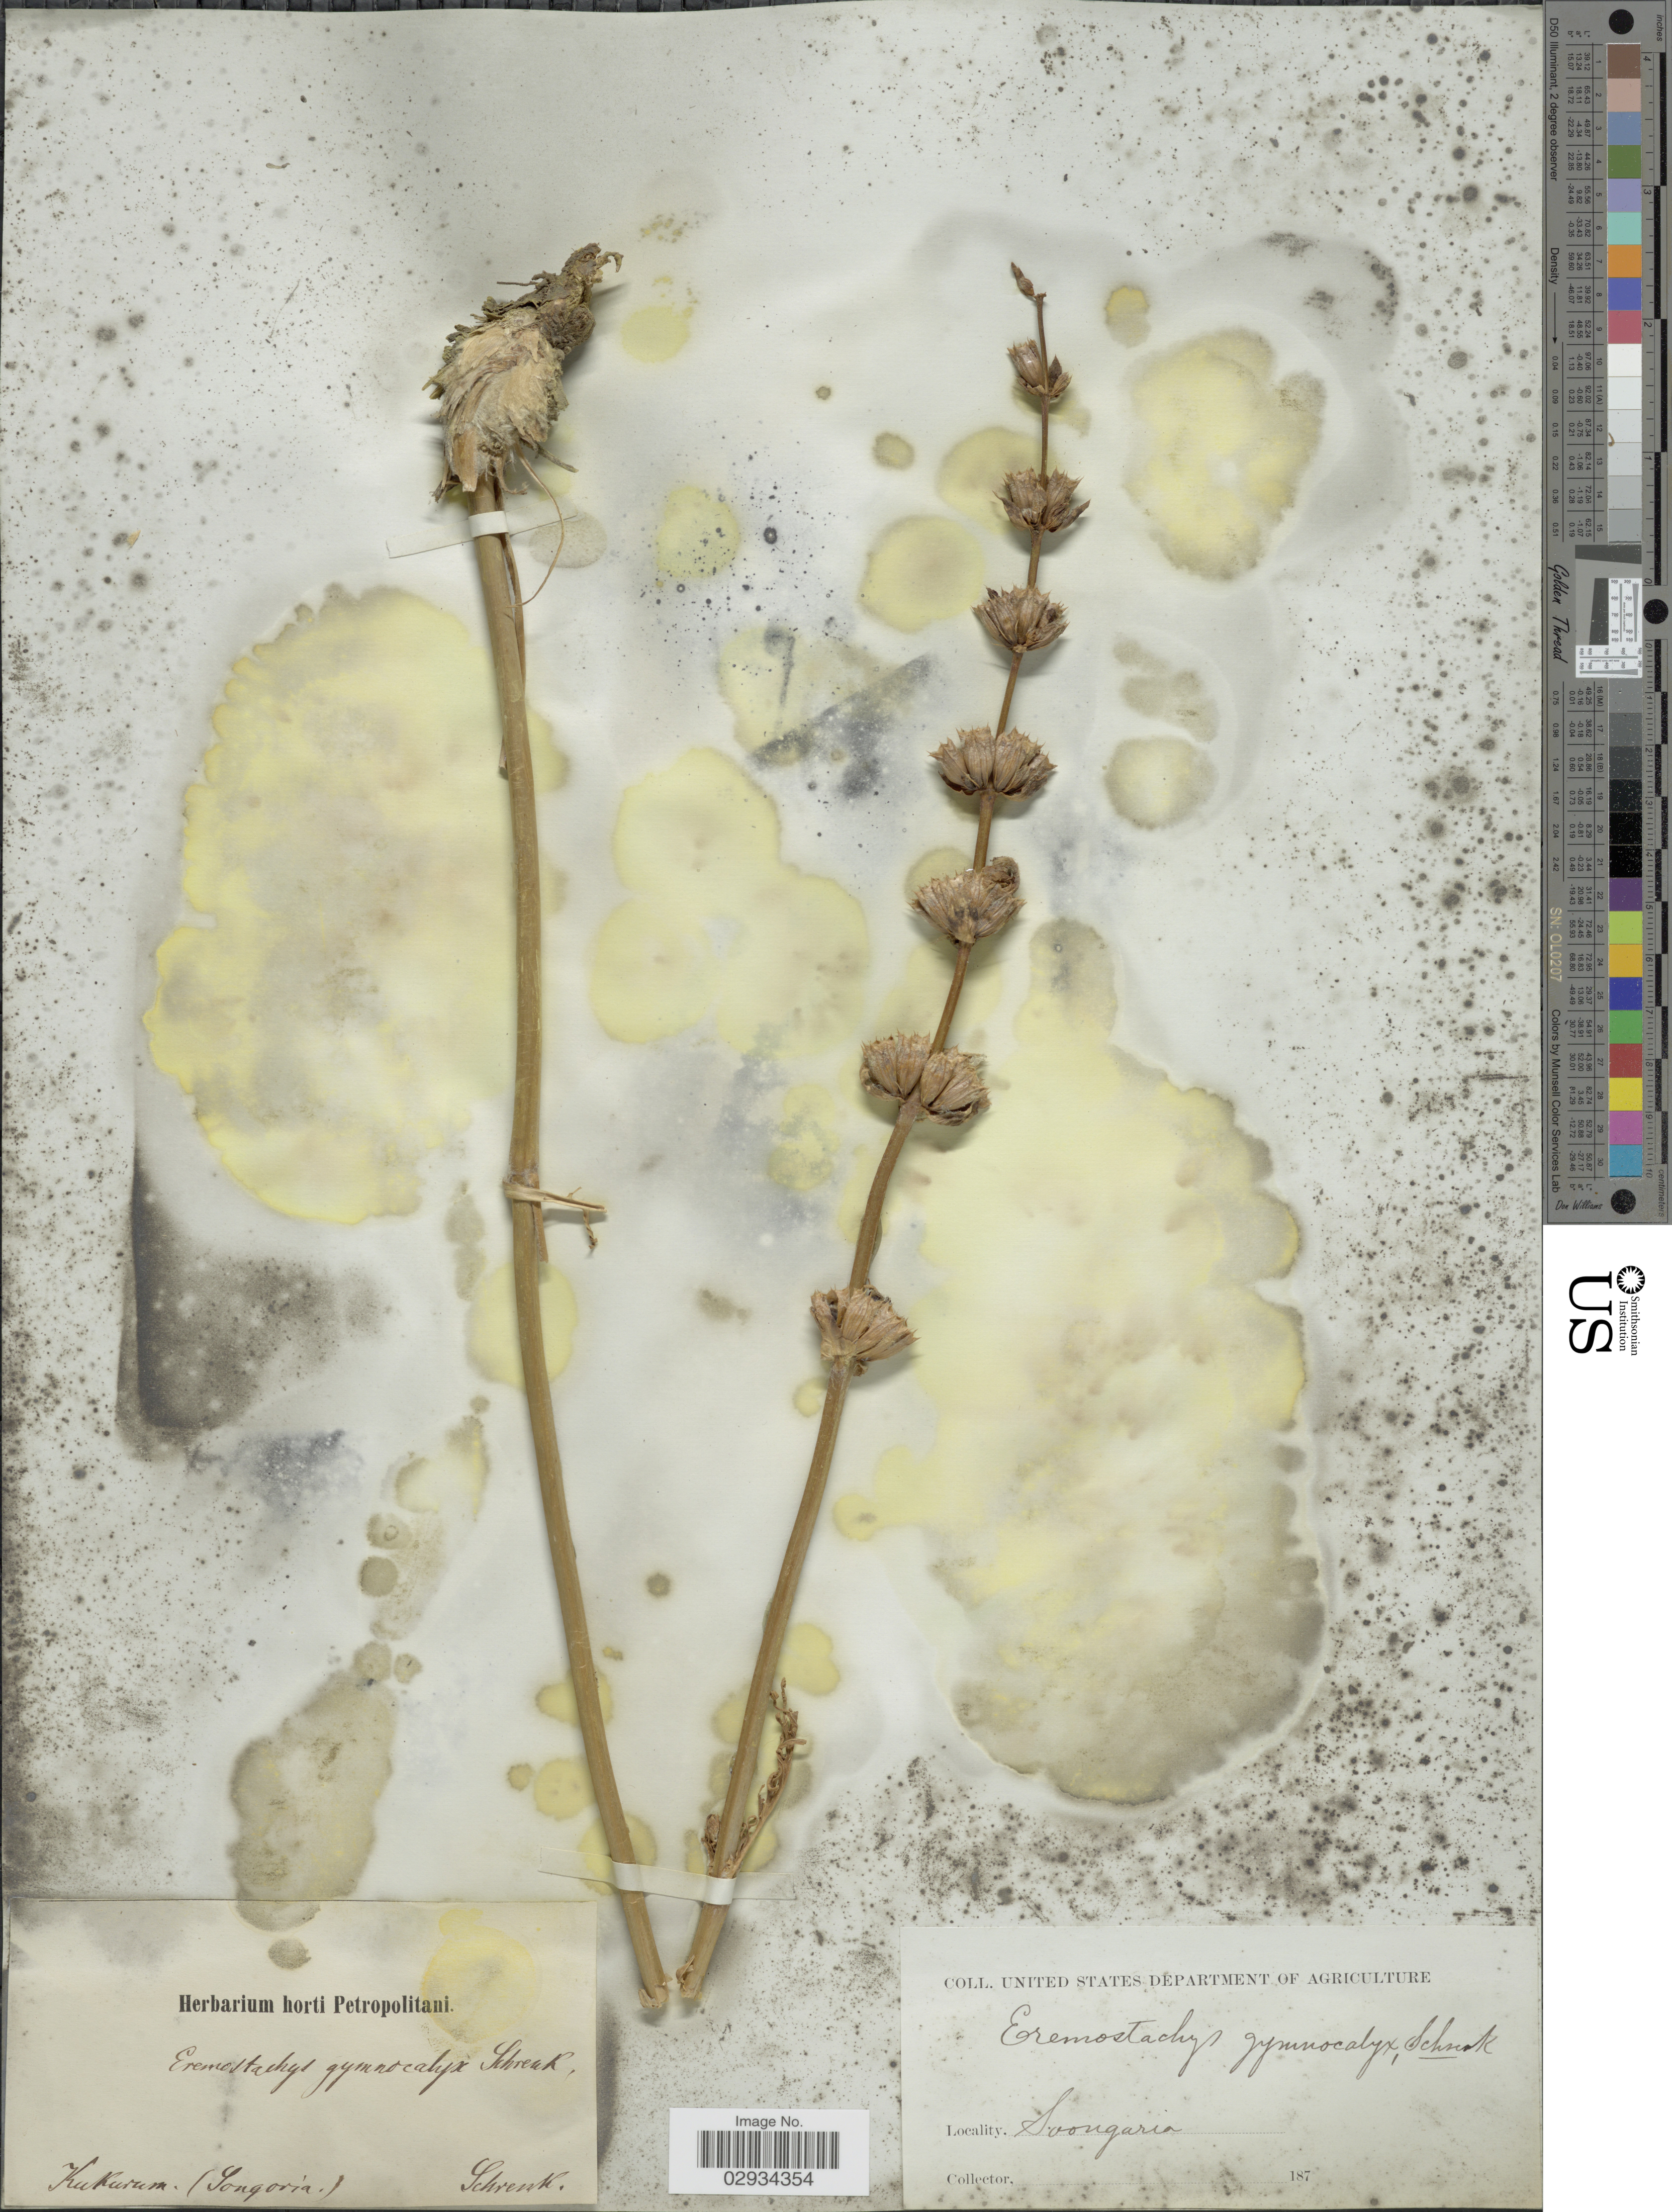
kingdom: Plantae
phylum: Tracheophyta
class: Magnoliopsida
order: Lamiales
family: Lamiaceae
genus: Eremostachys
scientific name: Eremostachys gymnocalyx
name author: Schrenk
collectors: A.G. Schrenk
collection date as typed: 187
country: Kazakhstan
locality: Songarei. Kukurum (Songoria).